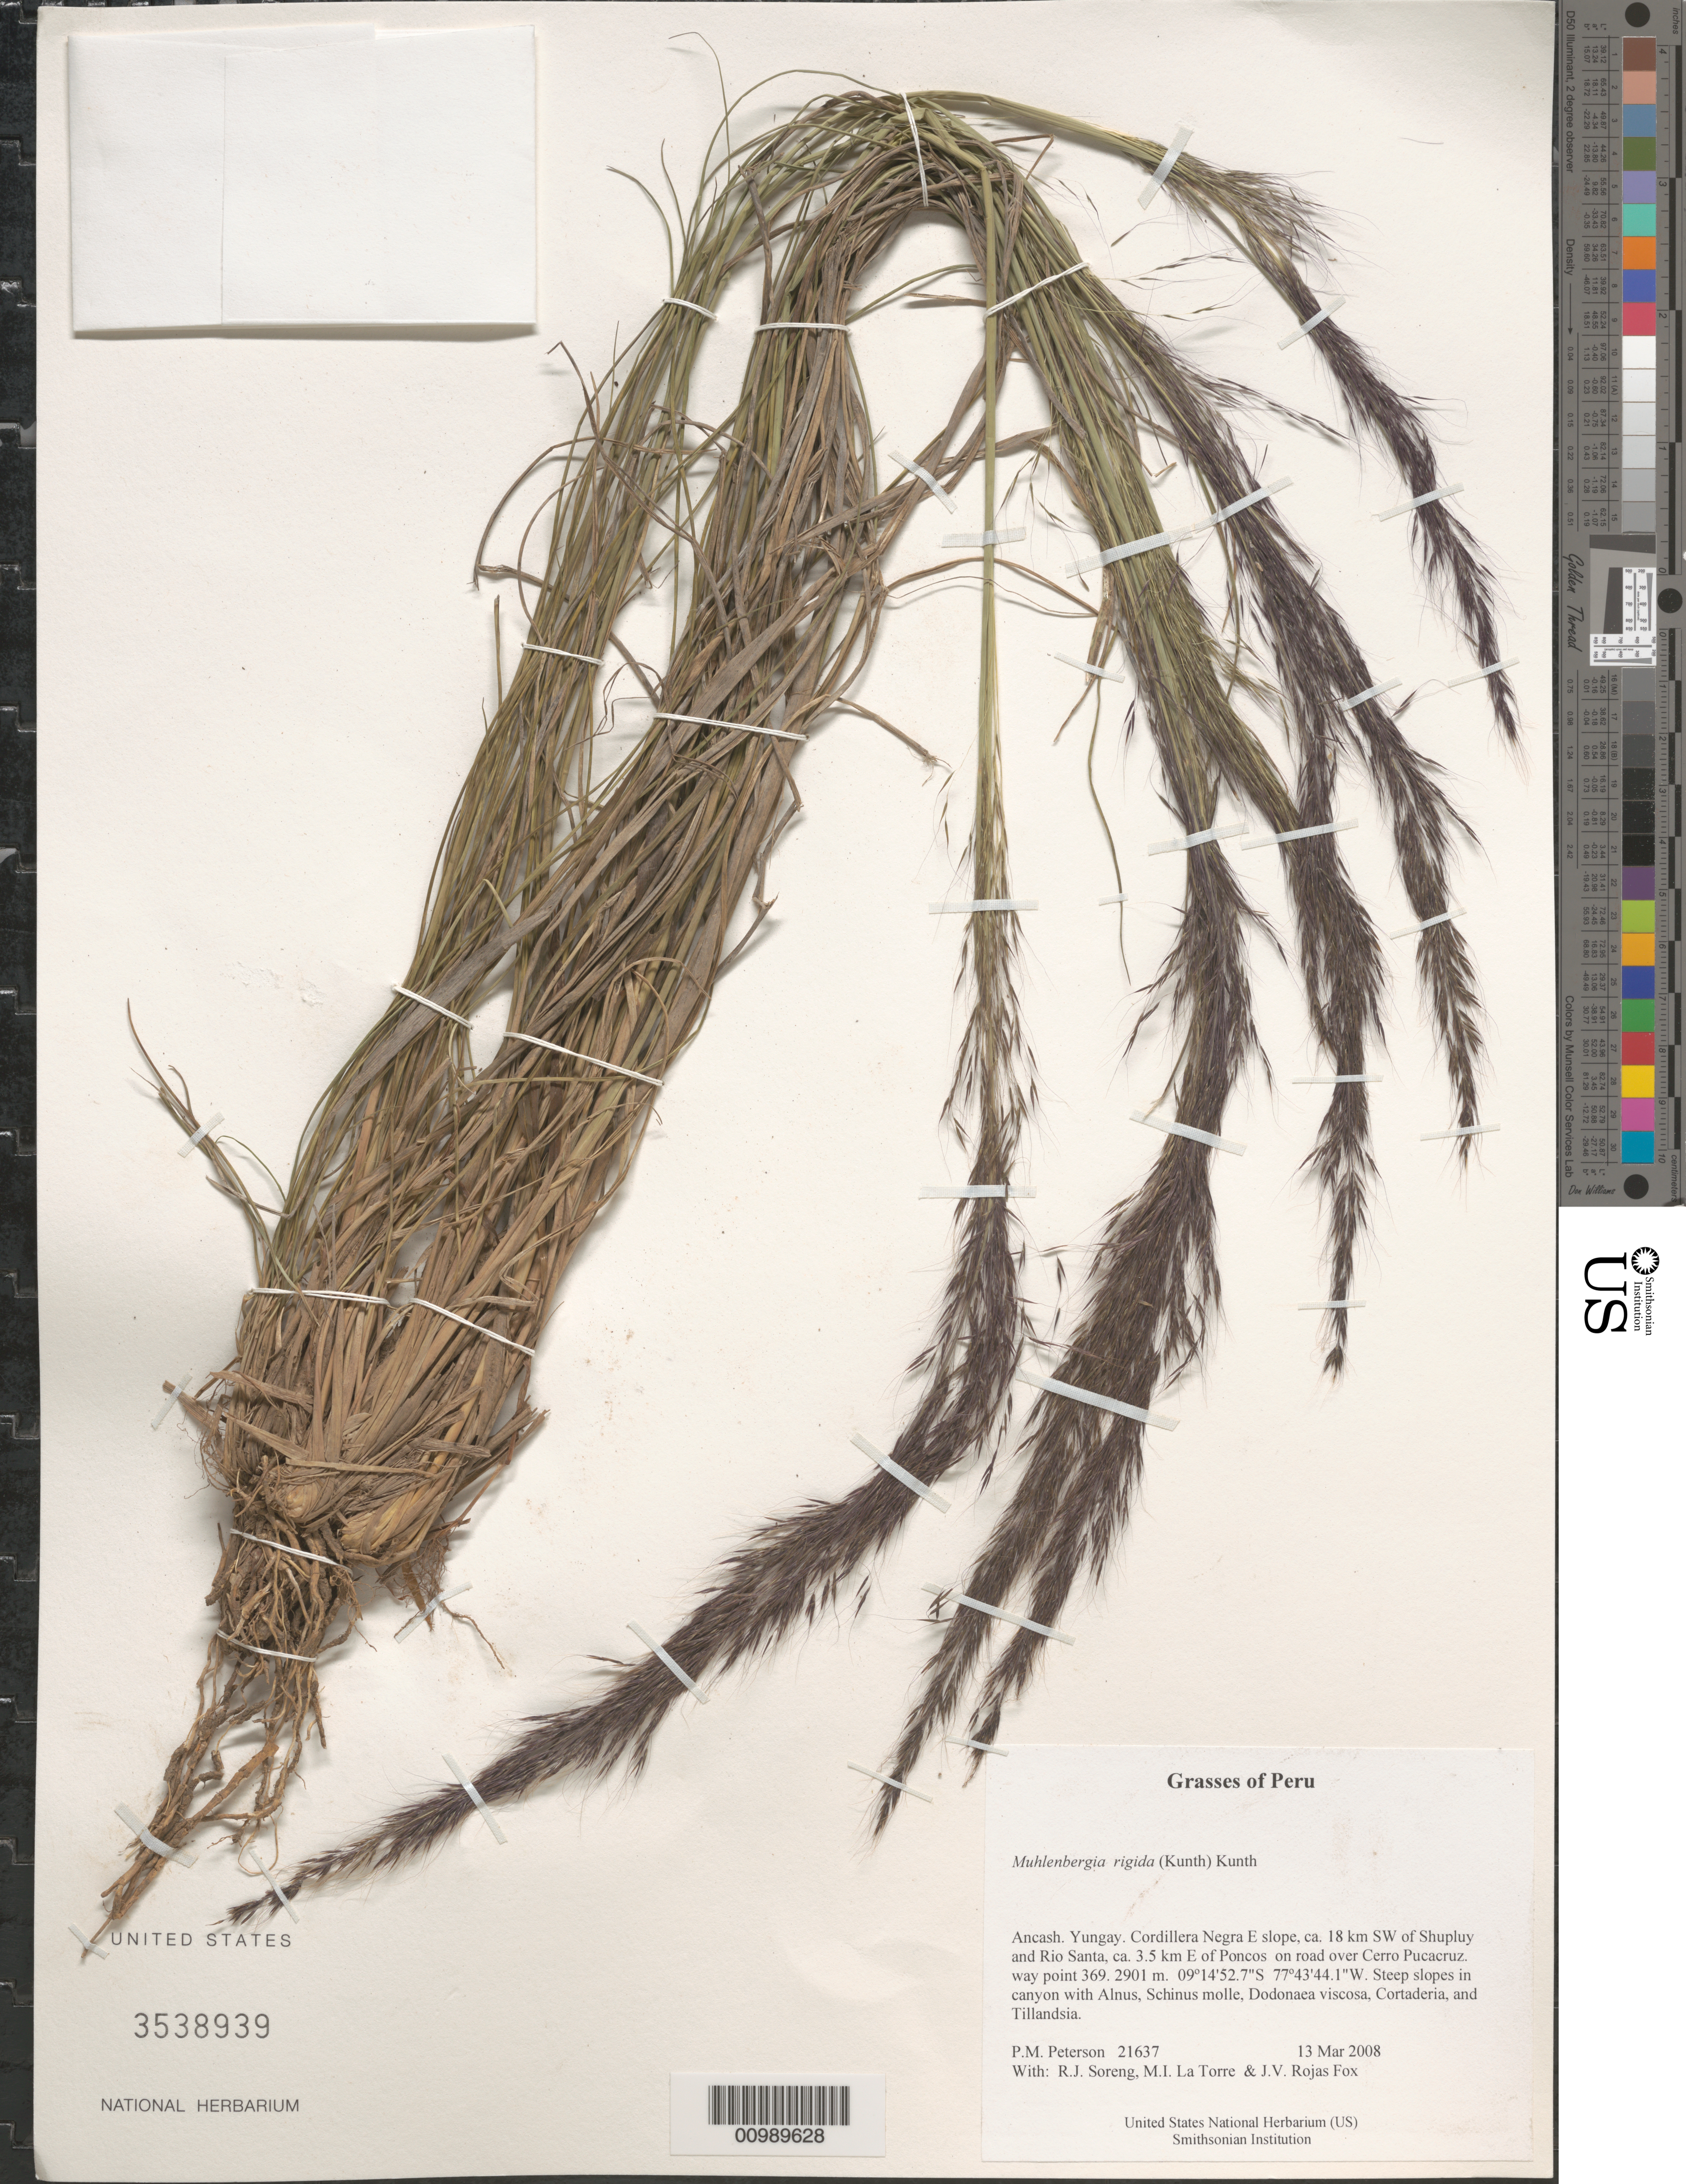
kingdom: Plantae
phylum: Tracheophyta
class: Liliopsida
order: Poales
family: Poaceae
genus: Muhlenbergia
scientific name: Muhlenbergia rigida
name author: (Kunth) Kunth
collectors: P. M. Peterson, R. J. Soreng, M. Torre & J. Rojas Fox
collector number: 21637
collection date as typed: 13 Mar 2008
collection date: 2008-03-13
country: Peru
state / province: Ancash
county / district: Yungay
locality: Cordillera Negra E slope, ca. 18 km SW of Shupluy and Rio Santa, ca. 3.5 km E of Poncos on road over Cerro Pucacruz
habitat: Steep slopes in canyon with Alnus, Schinus molle, Dodonaea viscosa, Cortaderia, and Tillandsia.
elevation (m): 2901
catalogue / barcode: US 3538939